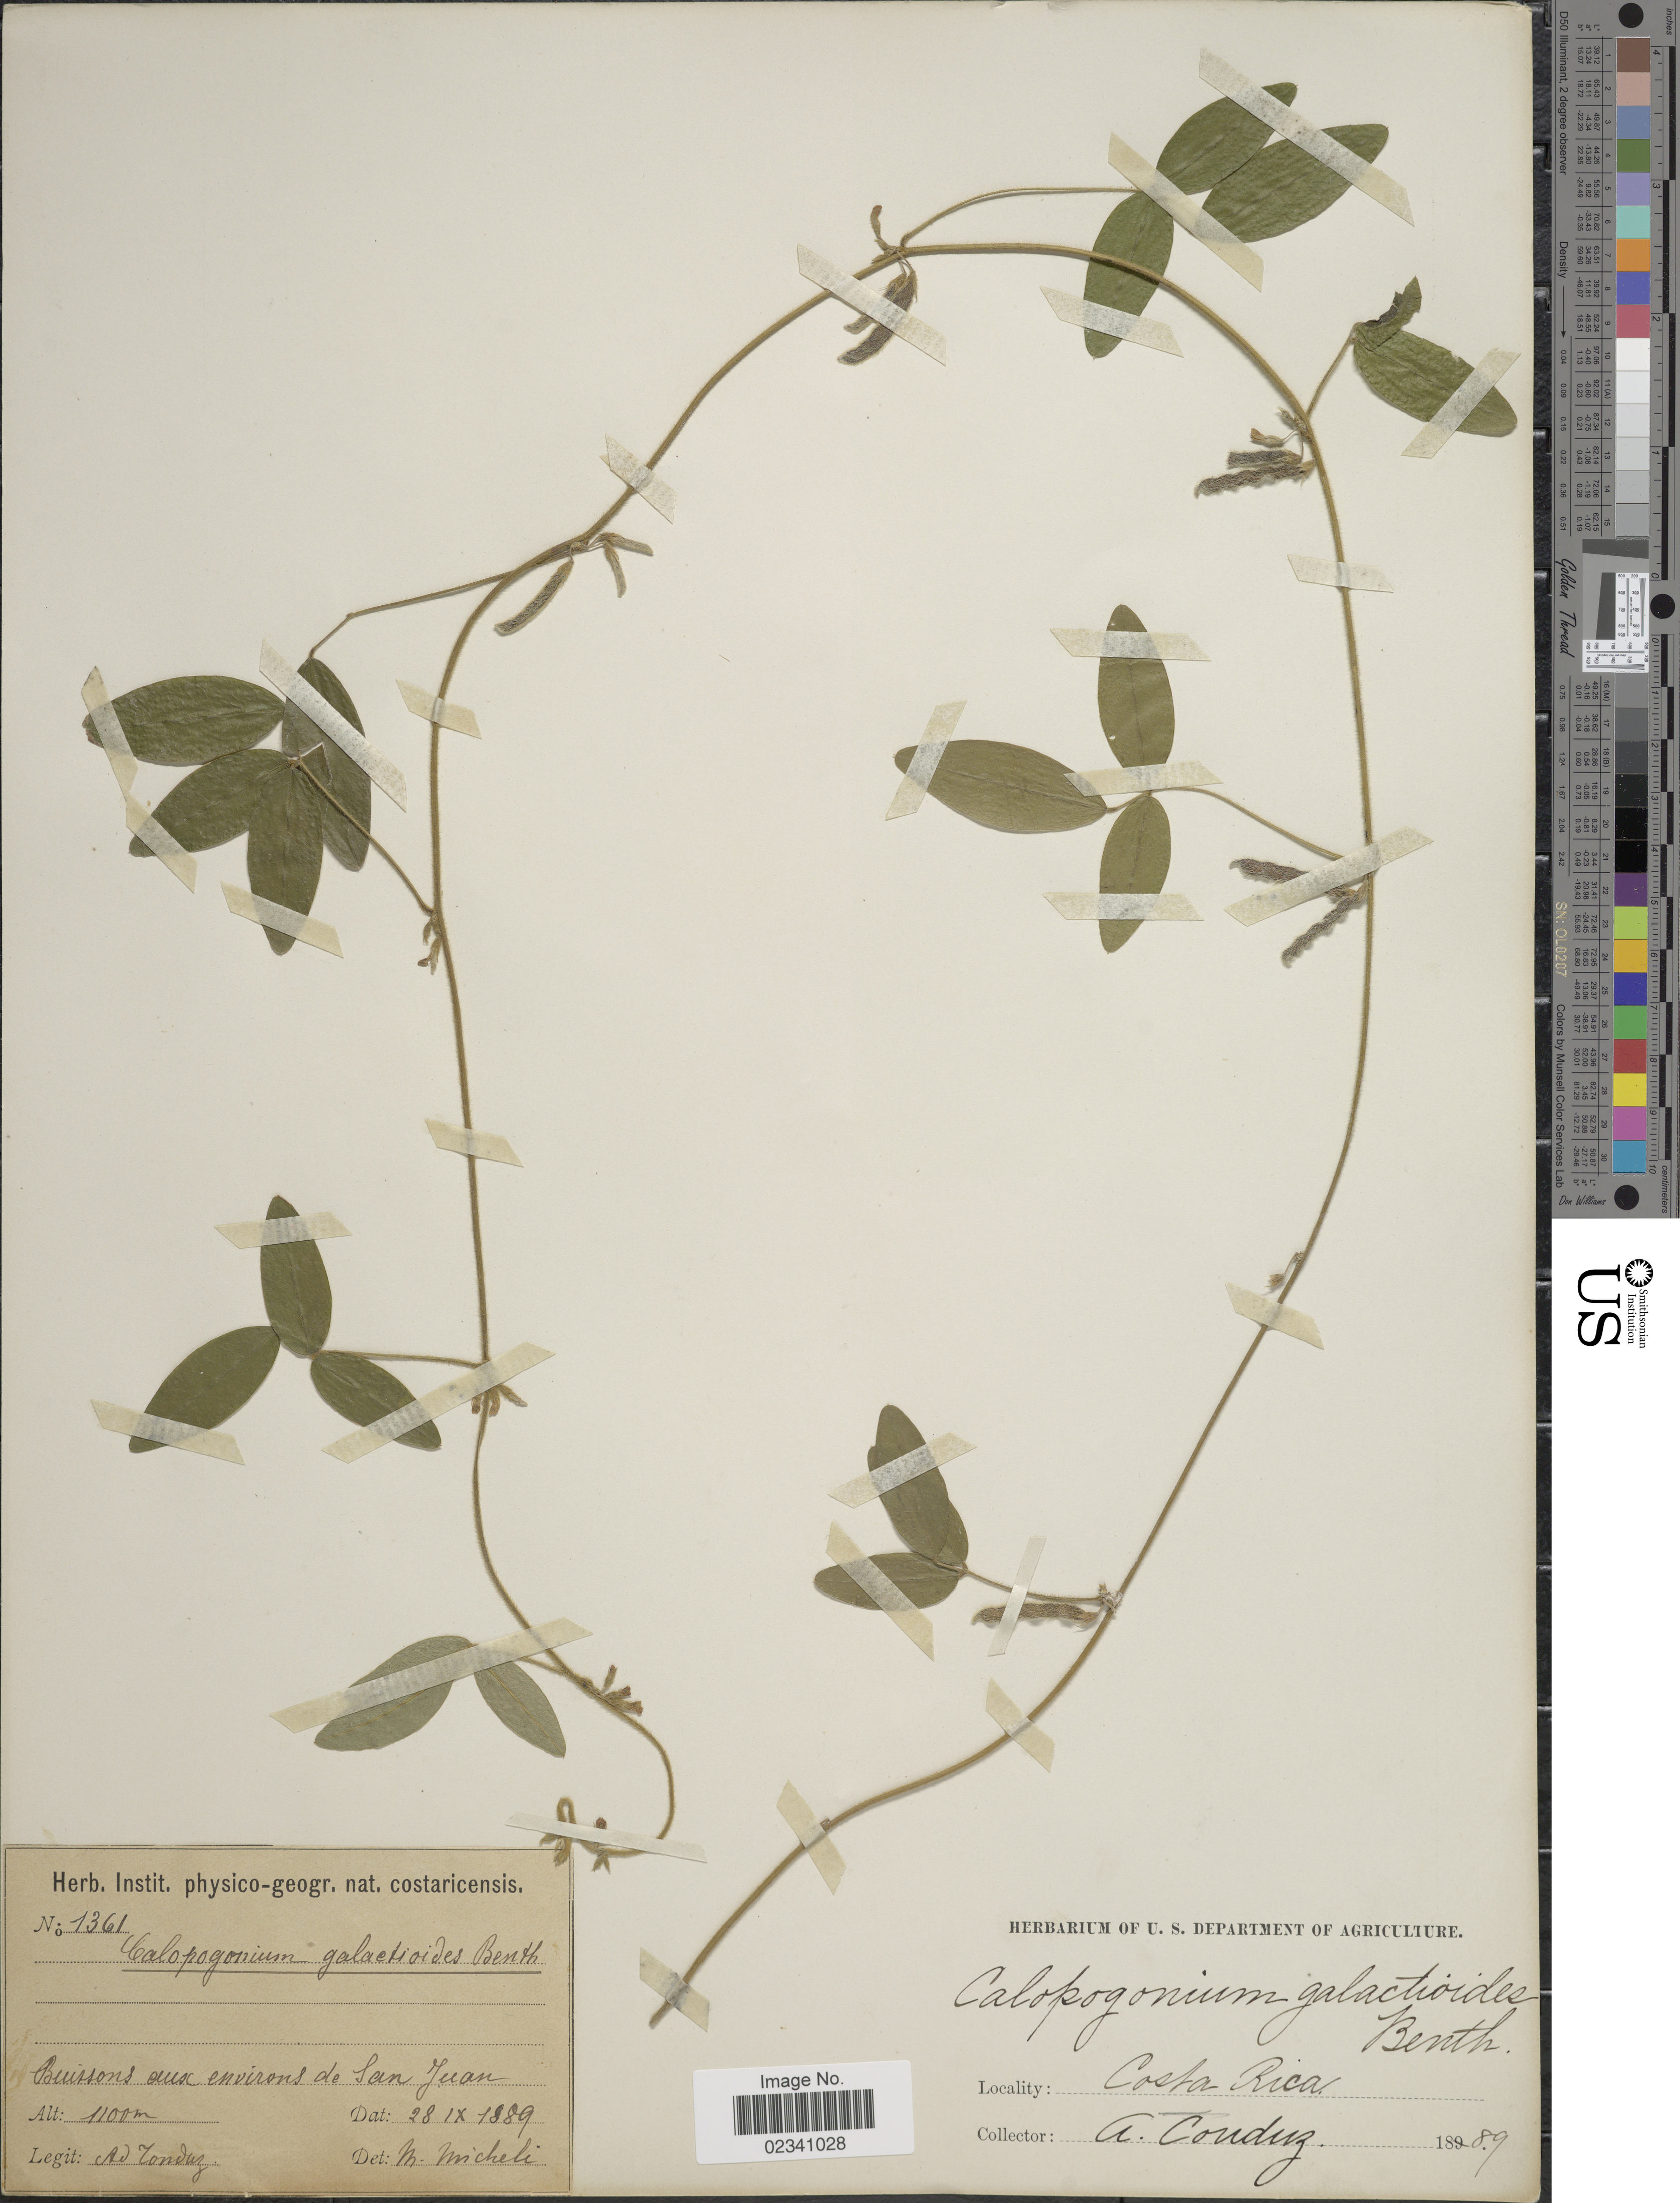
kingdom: Plantae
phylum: Tracheophyta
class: Magnoliopsida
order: Fabales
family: Fabaceae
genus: Calopogonium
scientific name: Calopogonium galactioides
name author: (Kunth) Hemsl.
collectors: A. Tonduz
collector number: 1361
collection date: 1889-09-28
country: Costa Rica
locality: Buissons aux environs de San Juan.